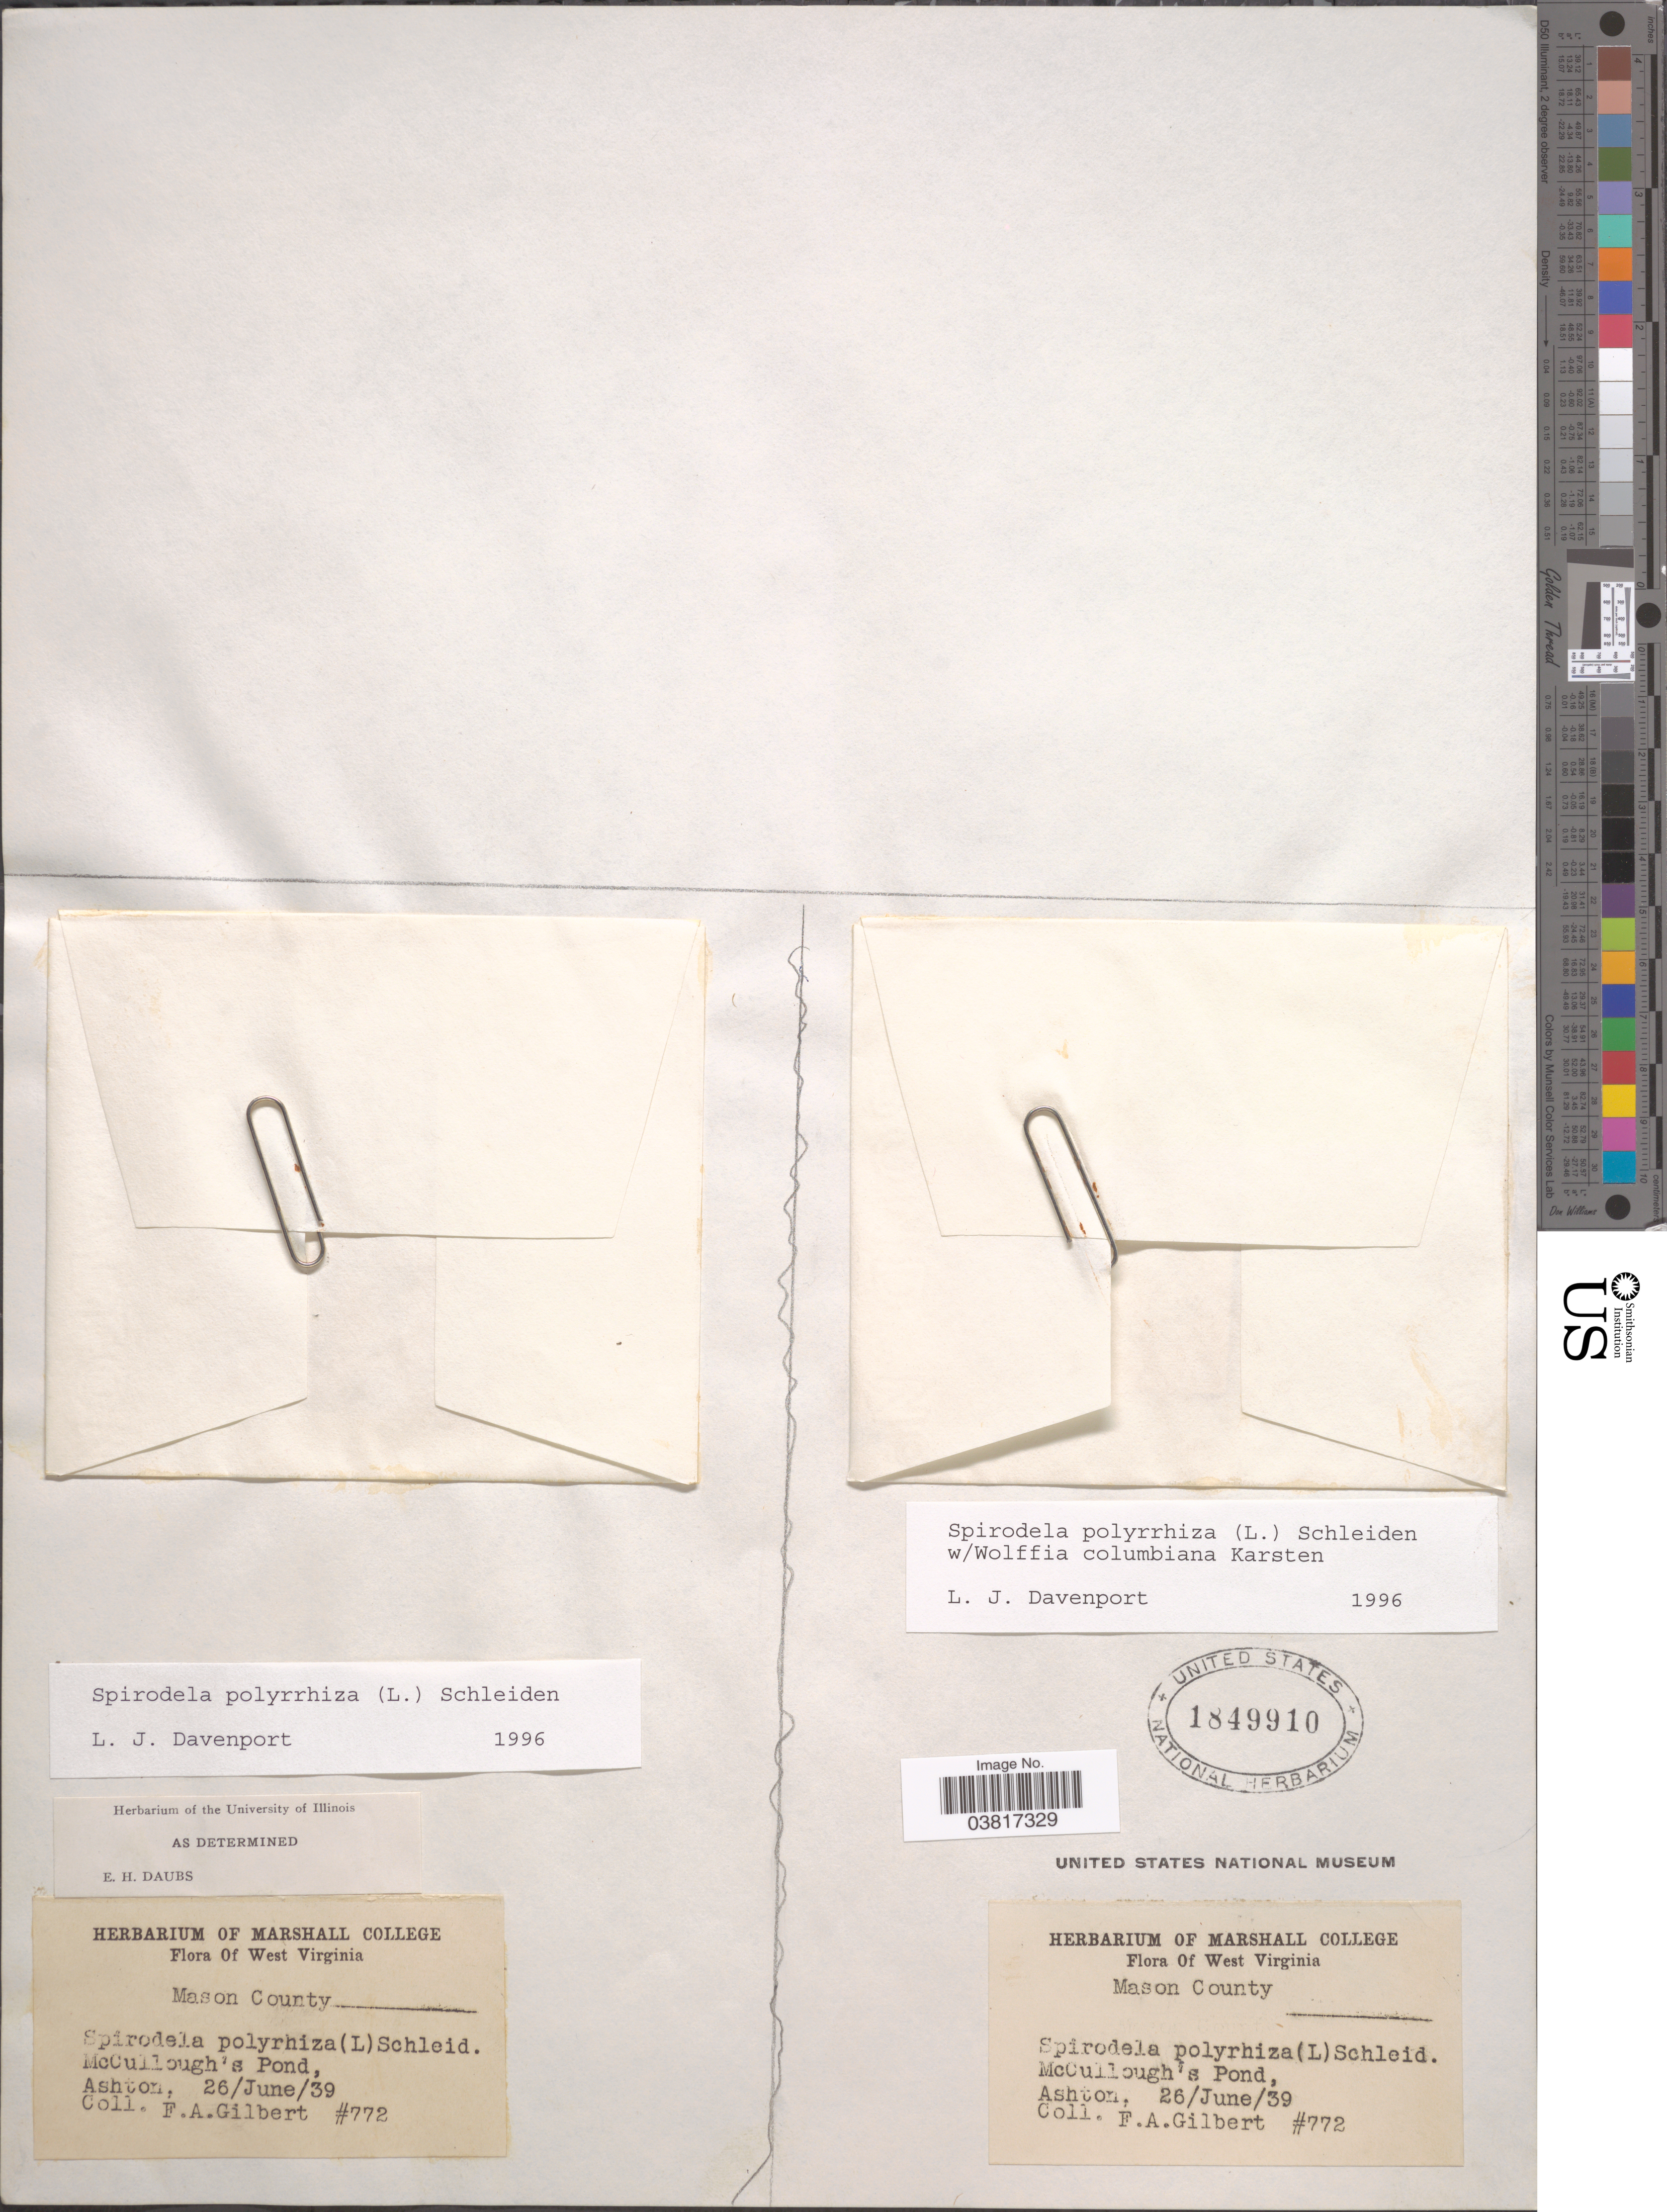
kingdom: Plantae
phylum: Tracheophyta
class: Liliopsida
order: Alismatales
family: Araceae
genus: Spirodela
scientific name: Spirodela polyrrhiza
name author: (L.) Schleid.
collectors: F. A. Gilbert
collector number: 772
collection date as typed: Transcribed d/m/y: 26/6/39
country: United States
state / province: West Virginia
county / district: Mason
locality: Mason County. McCullough's Pond, Ashton.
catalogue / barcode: US 1849910